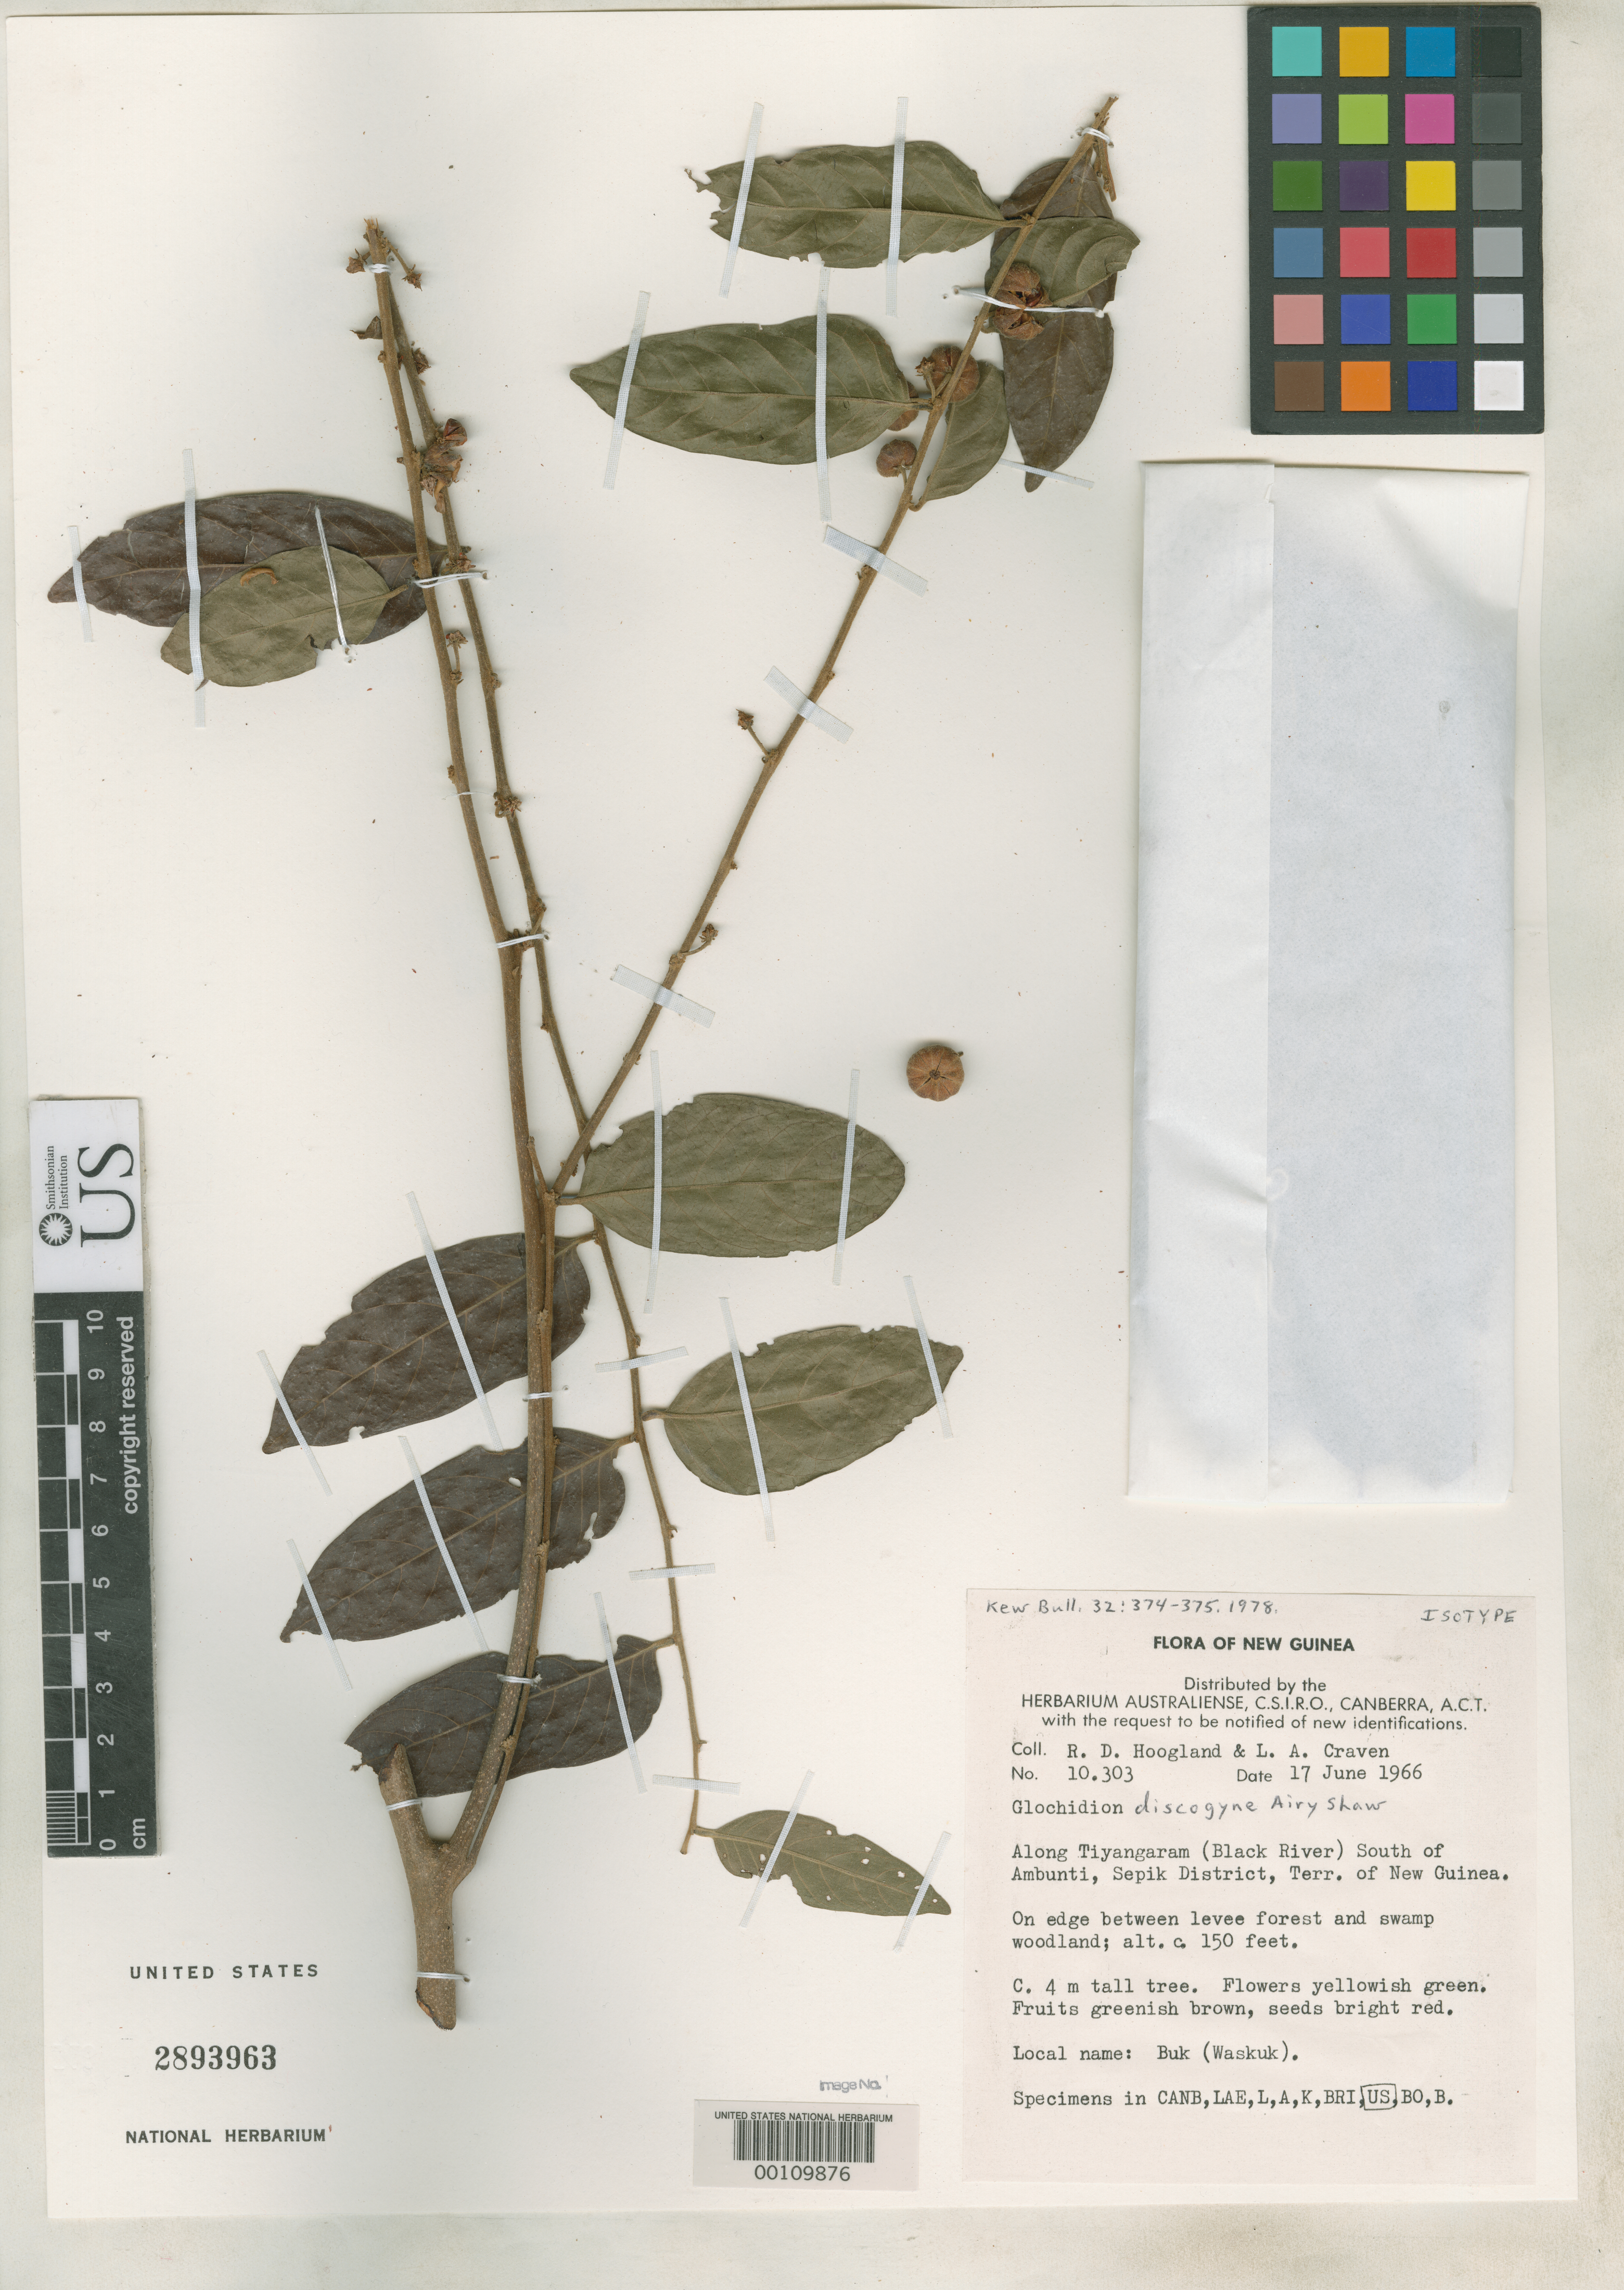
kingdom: Plantae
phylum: Tracheophyta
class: Magnoliopsida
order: Malpighiales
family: Phyllanthaceae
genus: Glochidion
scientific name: Glochidion discogyne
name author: Airy Shaw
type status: Isotype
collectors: R. D. Hoogland & L. A. Craven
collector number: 10303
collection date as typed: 17 Jun 1966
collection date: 1966-06-17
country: Papua New Guinea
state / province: Sepik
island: New Guinea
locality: S of Ambunti.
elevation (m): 46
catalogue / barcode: US 2893963